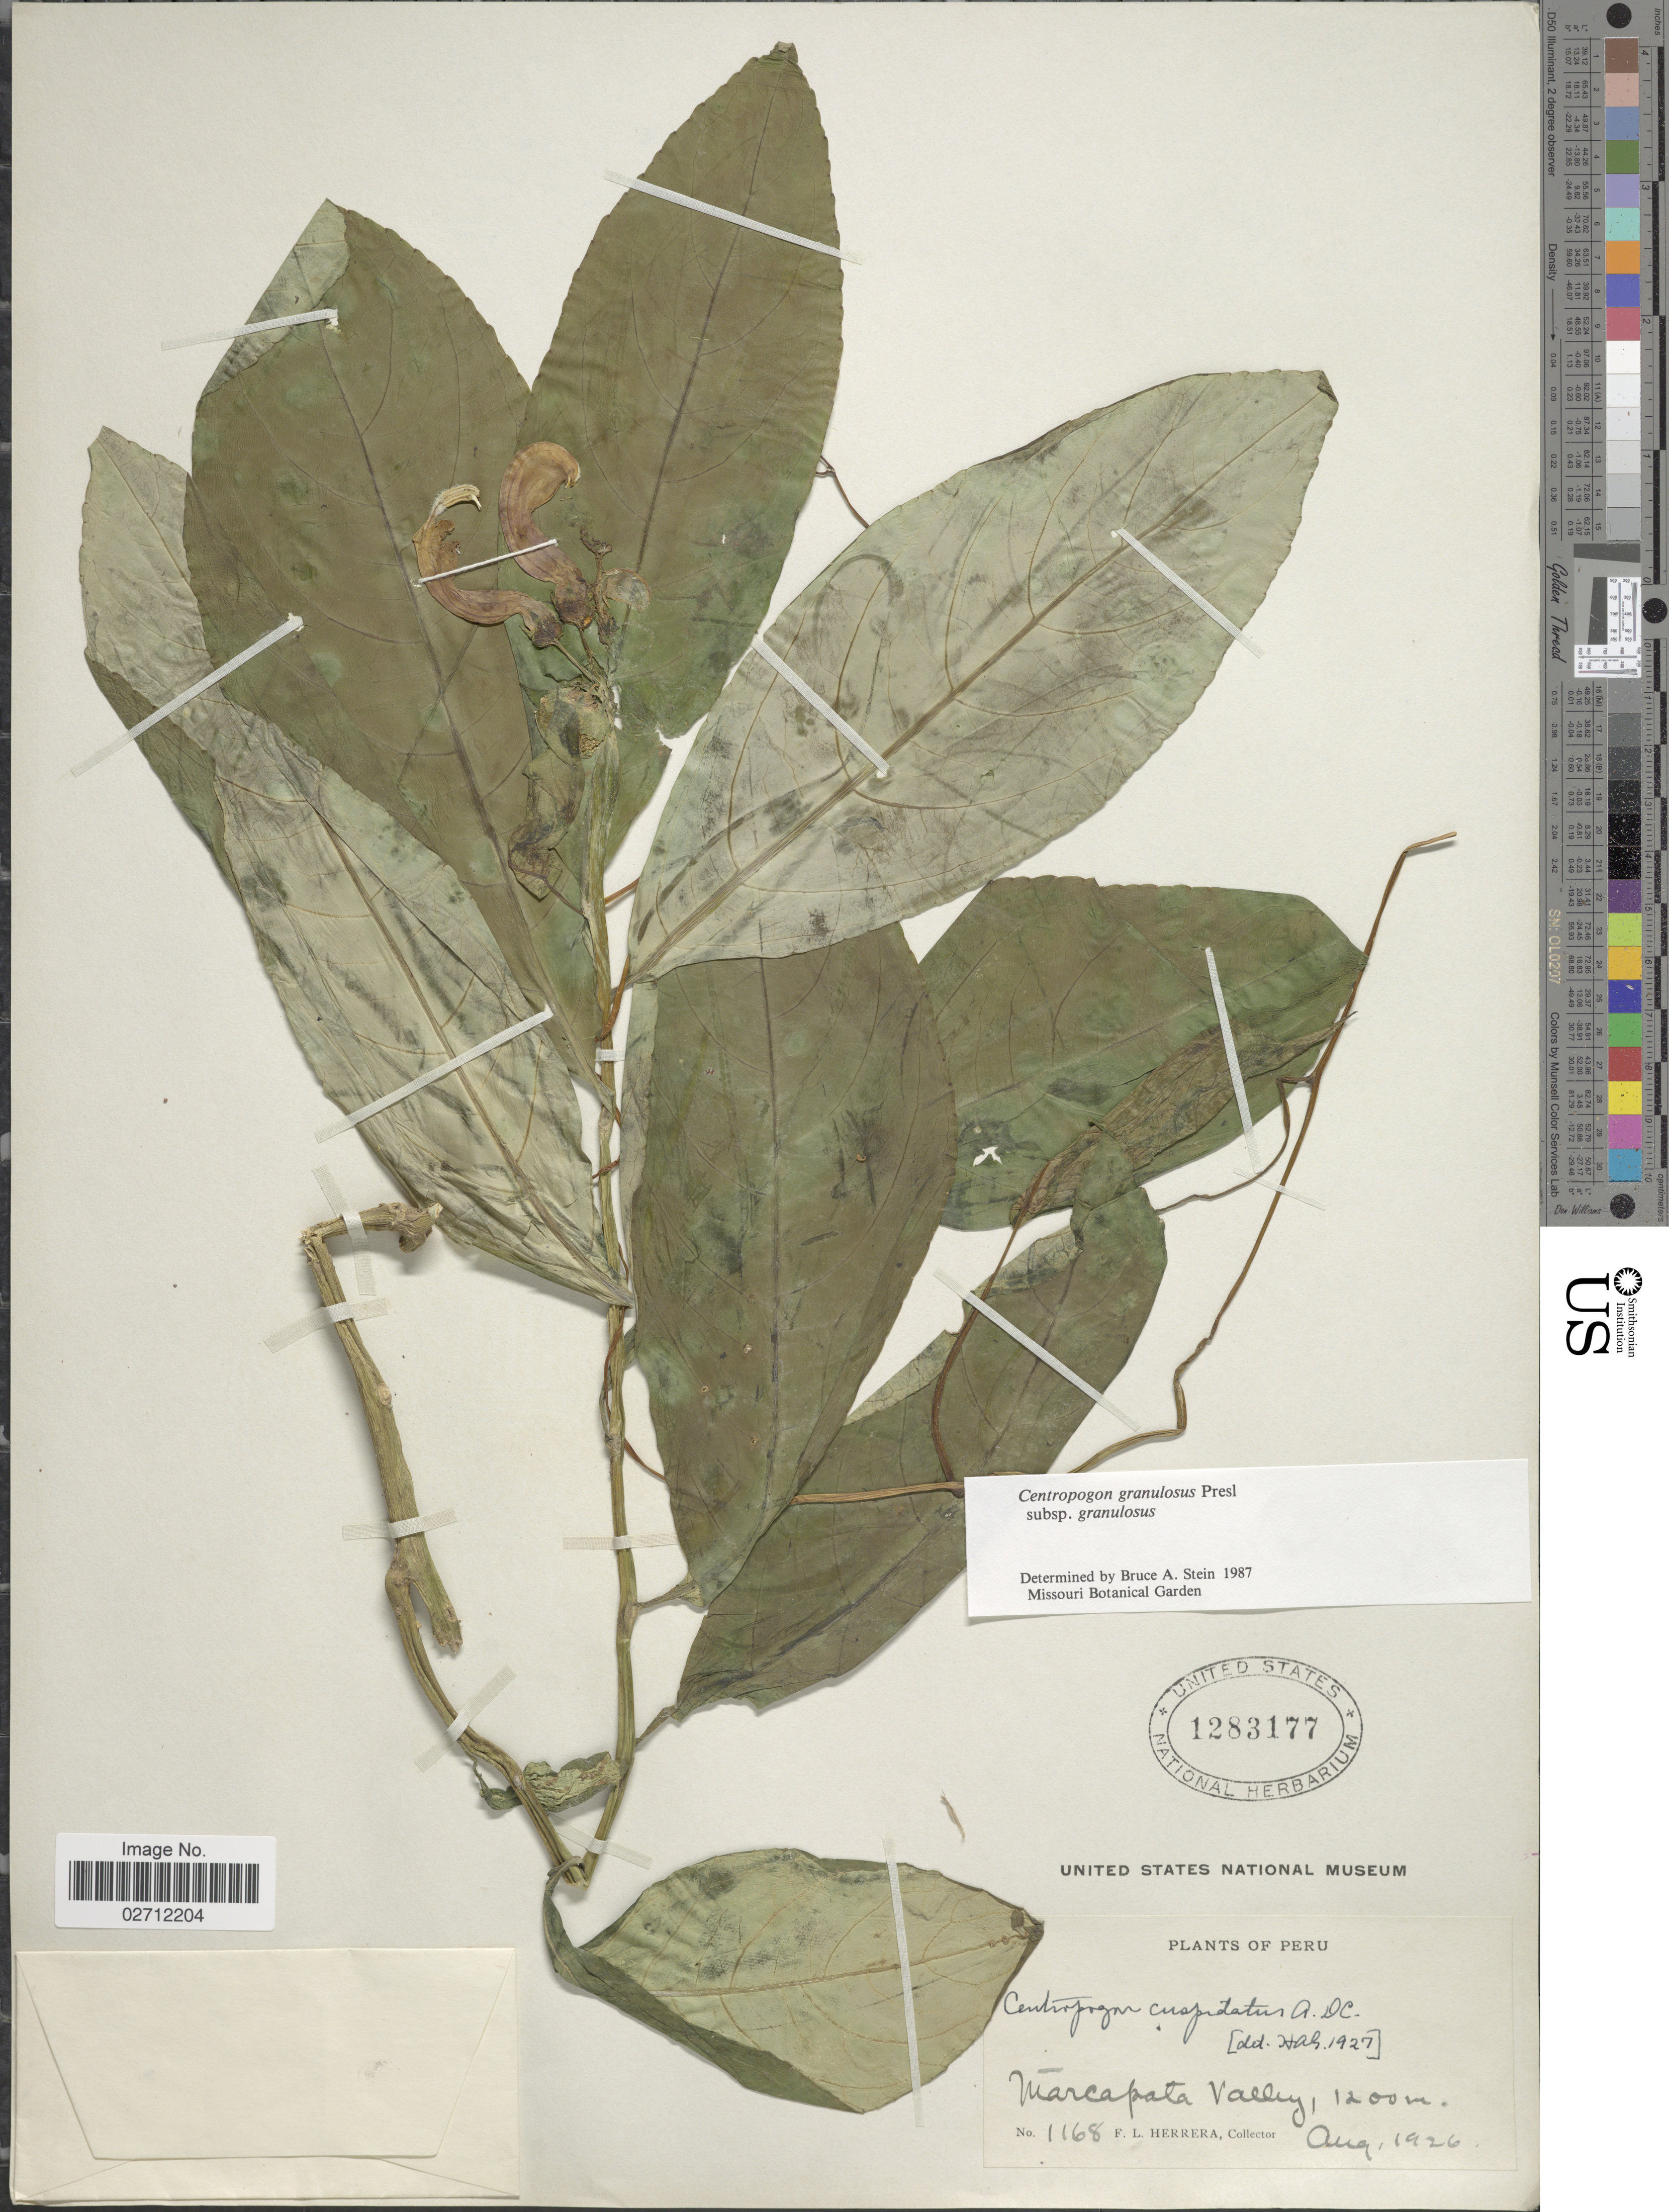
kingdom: Plantae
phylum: Tracheophyta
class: Magnoliopsida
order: Asterales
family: Campanulaceae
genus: Centropogon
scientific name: Centropogon granulosus subsp. granulosus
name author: C. Presl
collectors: F. L. Herrera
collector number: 1168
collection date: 1926-08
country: Peru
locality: Marcapata Valley.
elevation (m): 1200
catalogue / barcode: US 1283177